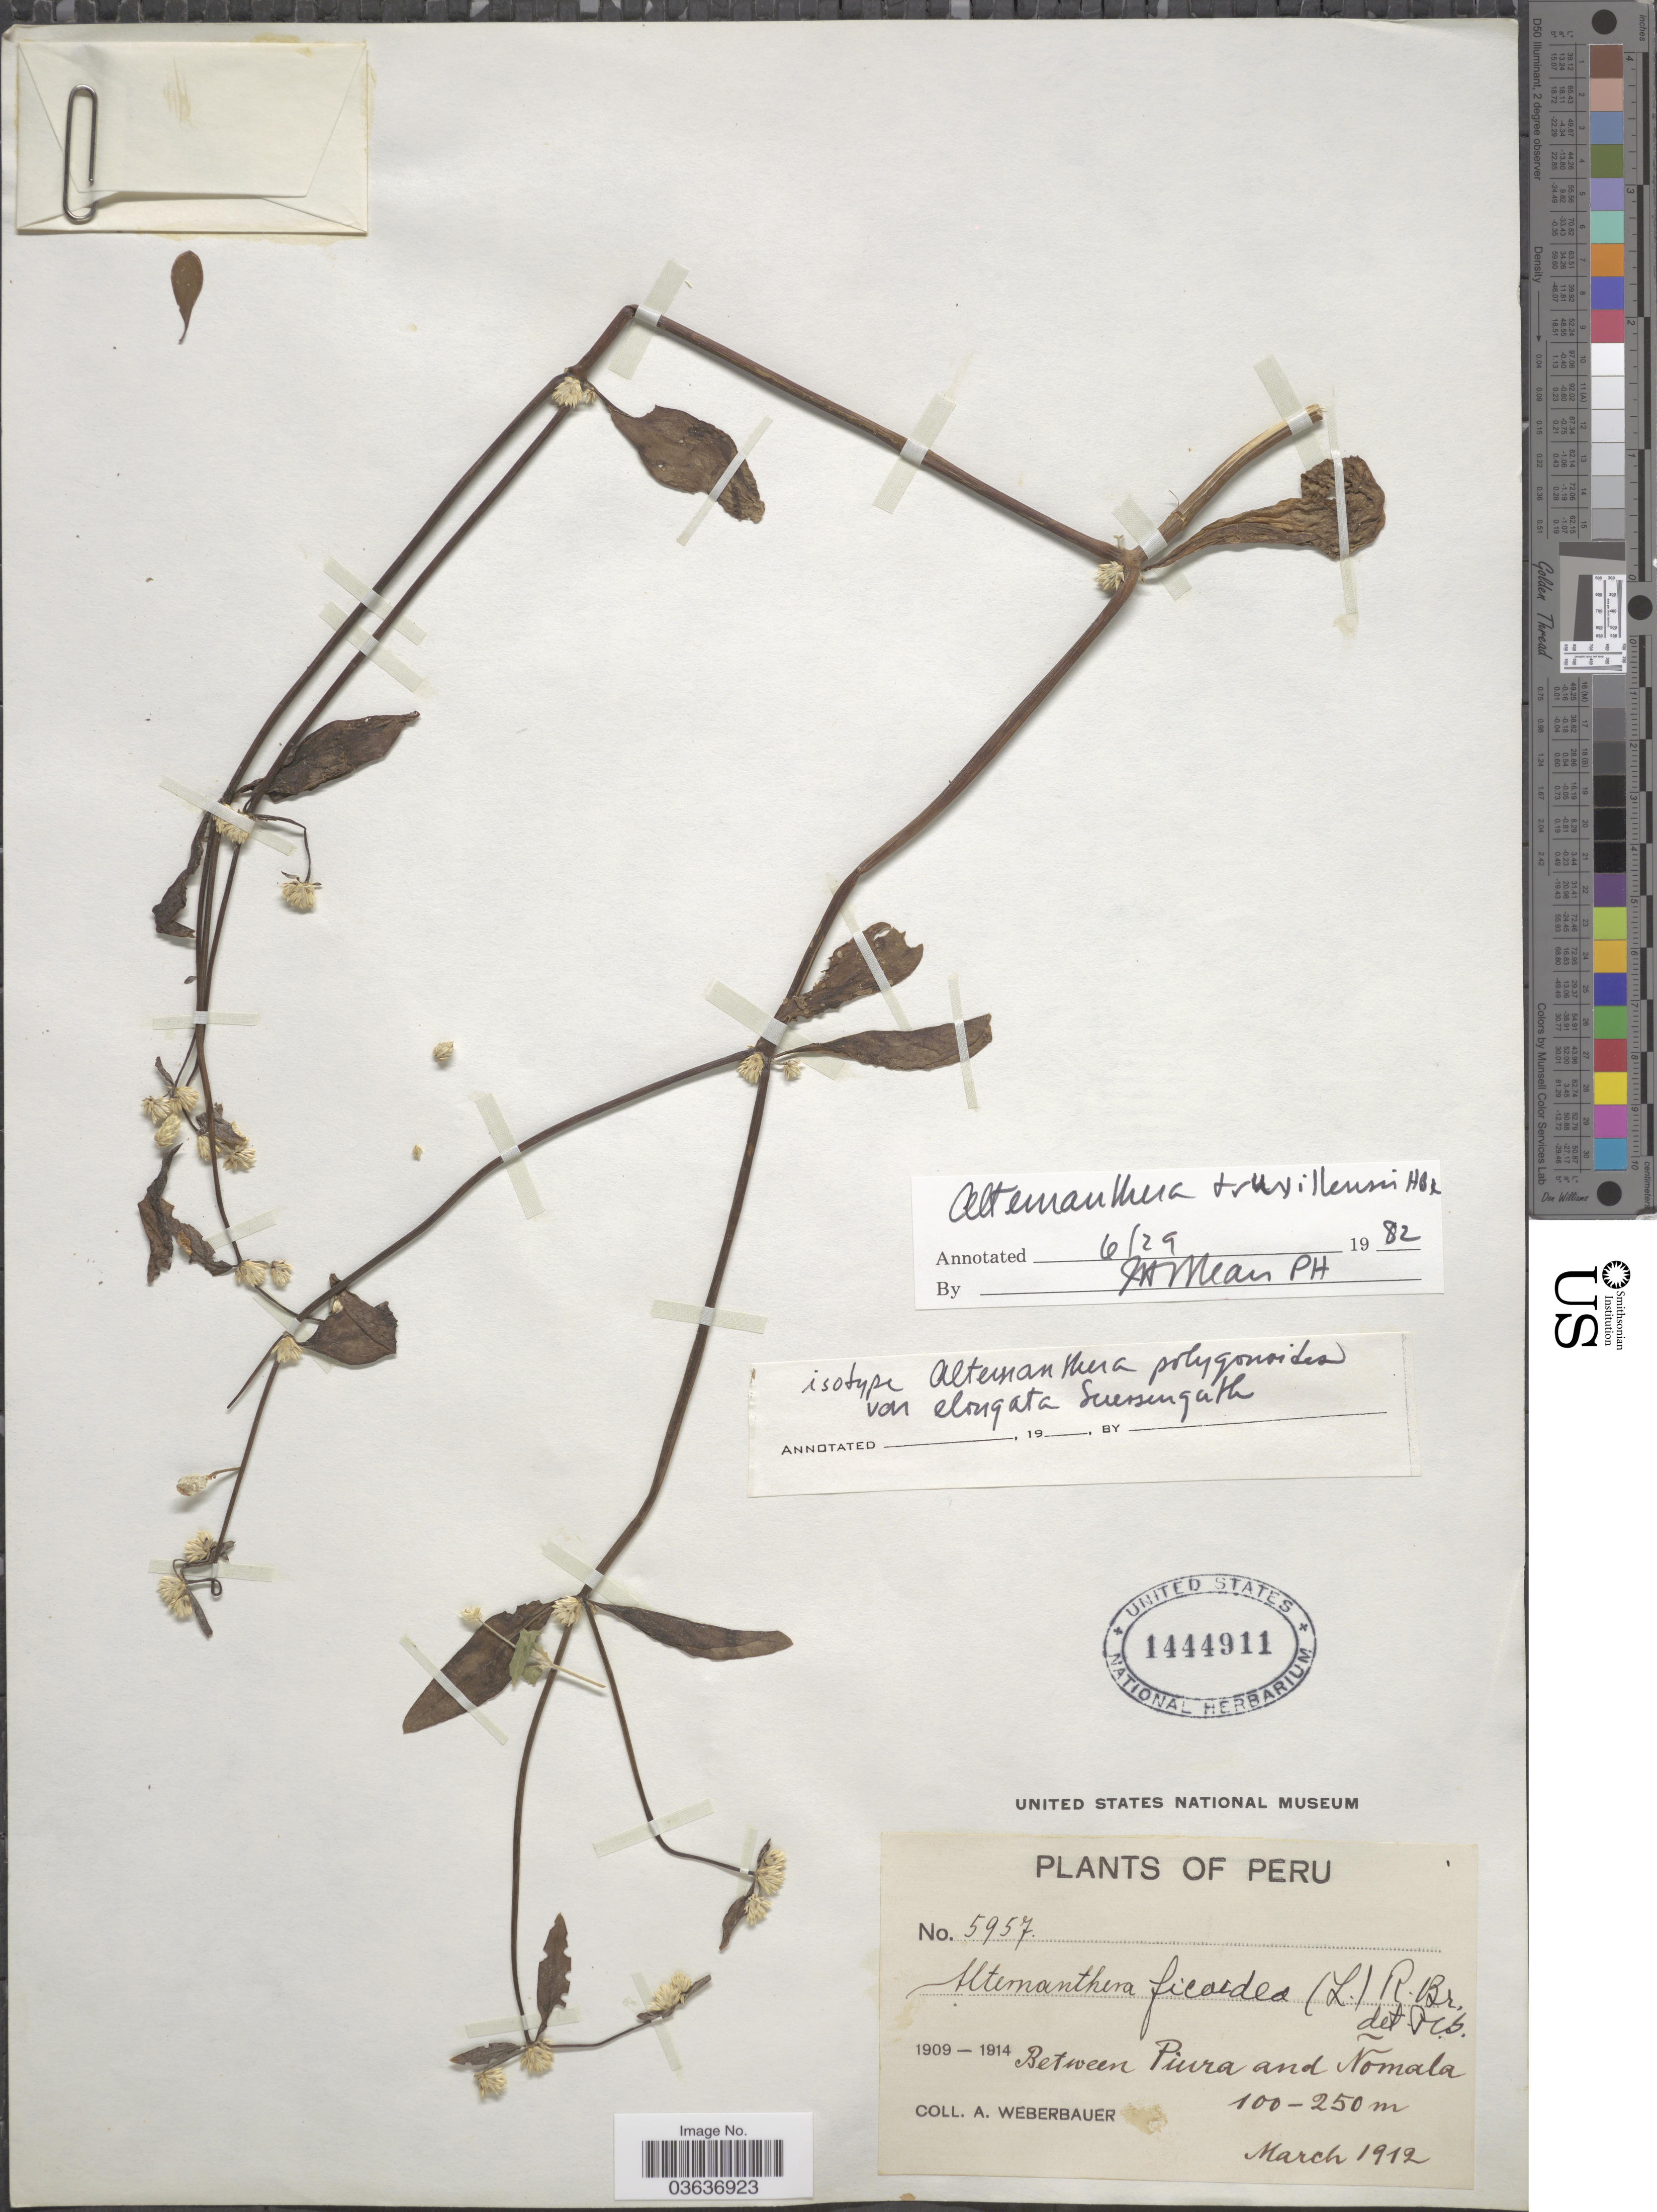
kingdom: Plantae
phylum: Tracheophyta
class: Magnoliopsida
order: Caryophyllales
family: Amaranthaceae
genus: Alternanthera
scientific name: Alternanthera truxillensis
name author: Kunth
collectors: A. Weberbauer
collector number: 5957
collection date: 1912-03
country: Peru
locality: Between Piura and Ñomala.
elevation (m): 100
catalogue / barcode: US 1444911